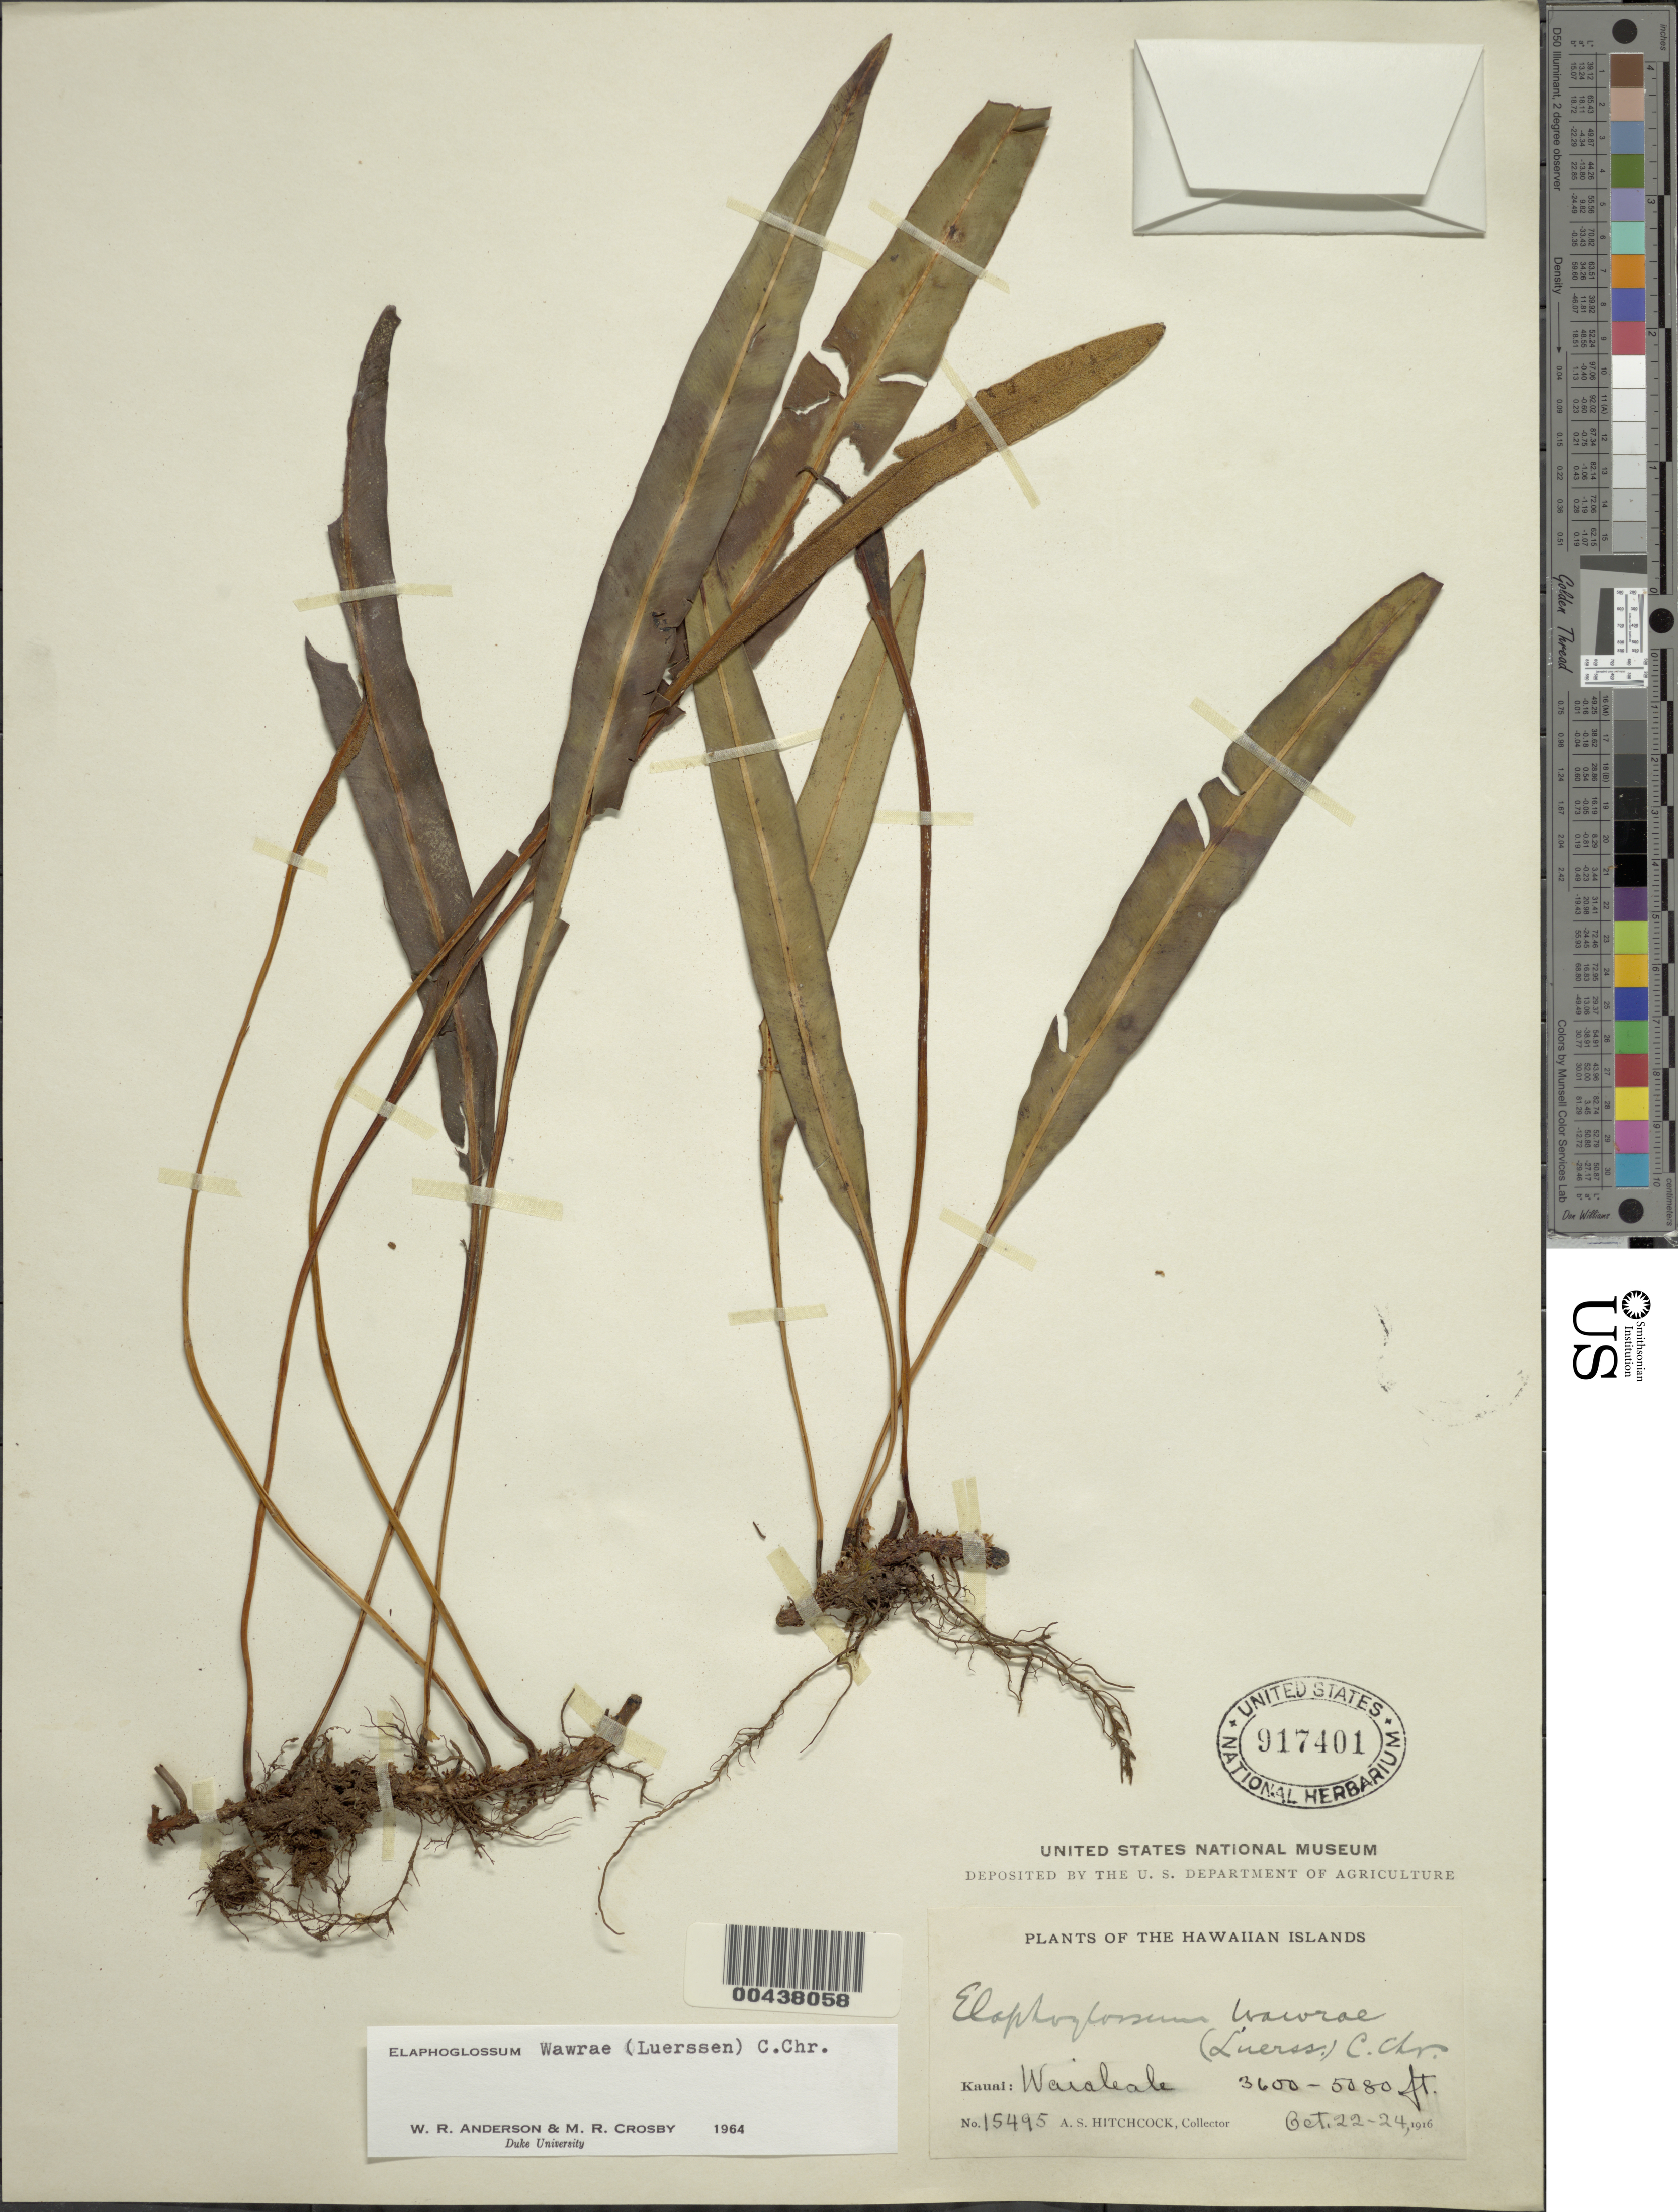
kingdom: Plantae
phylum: Tracheophyta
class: Polypodiopsida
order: Polypodiales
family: Dryopteridaceae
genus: Elaphoglossum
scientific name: Elaphoglossum wawrae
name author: (Luerss.) C. Chr.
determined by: Anderson, W. R.; Crosby, M.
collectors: A. S. Hitchcock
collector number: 15495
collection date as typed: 22 Oct 1916 to 24 Oct 1916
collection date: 1916-10-22/1916-10-24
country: United States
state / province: Hawaii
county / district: Kauai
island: Kaua'i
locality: Waialeale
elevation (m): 1097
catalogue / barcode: US 917401